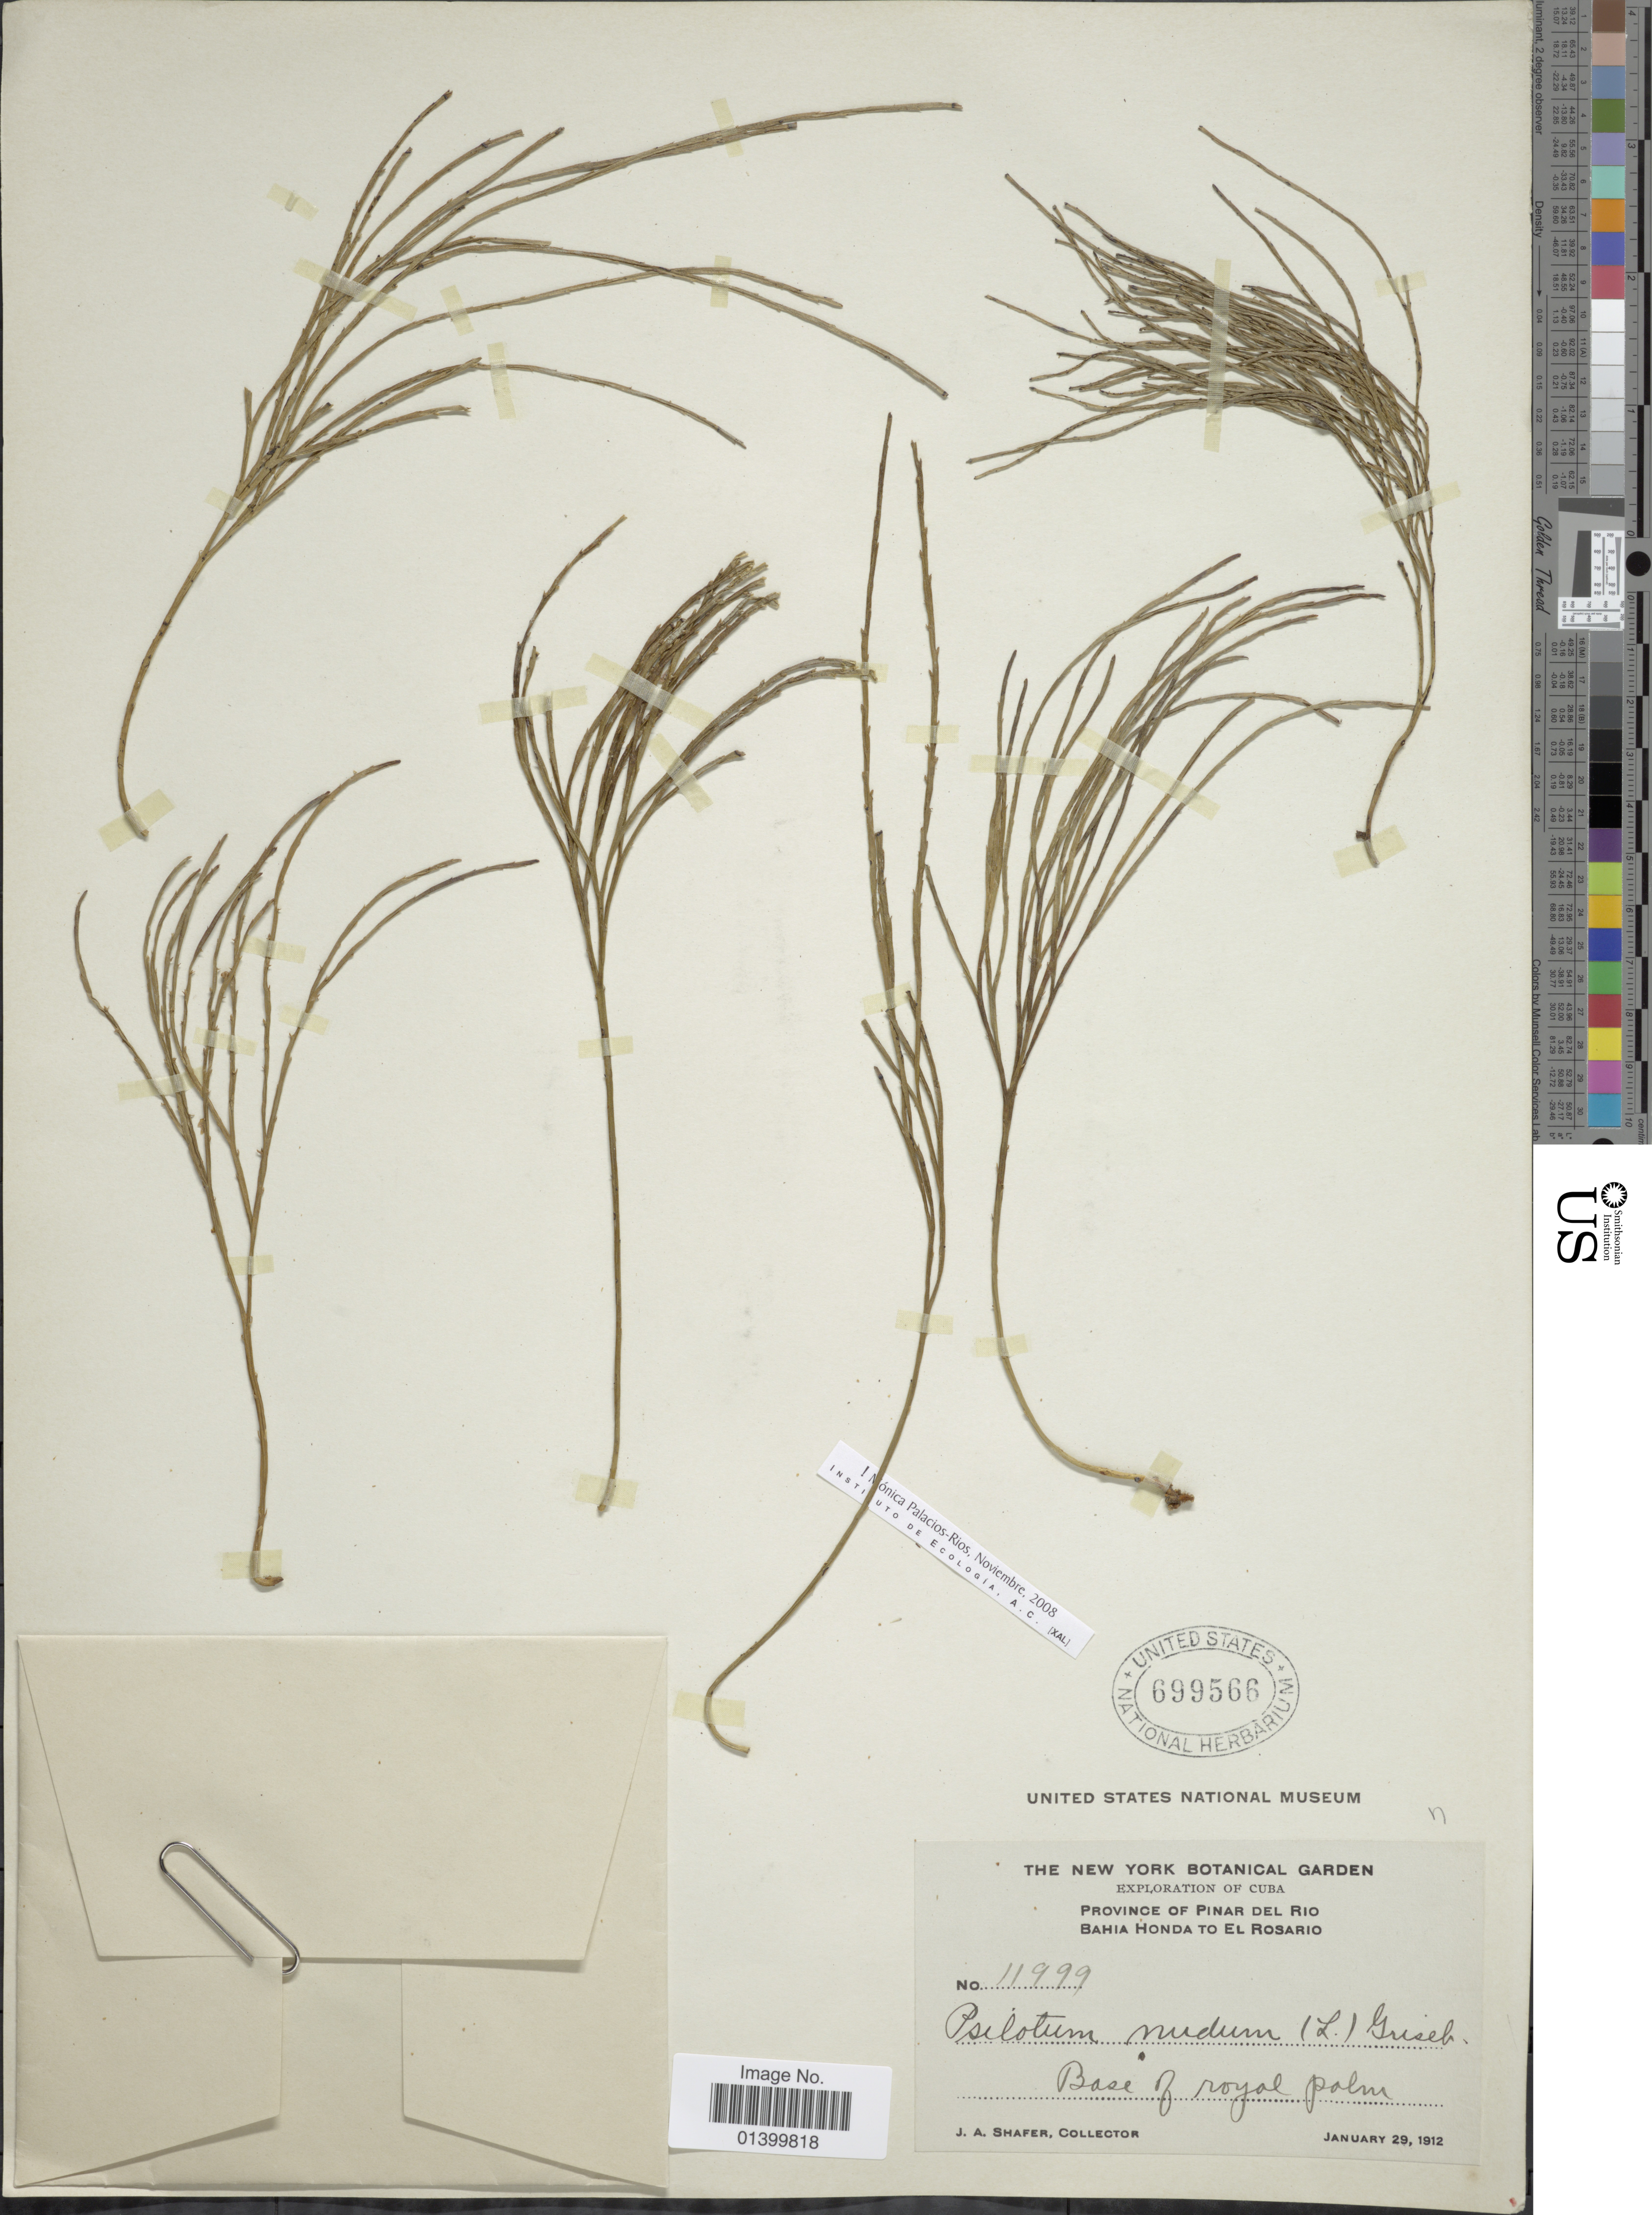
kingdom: Plantae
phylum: Tracheophyta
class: Polypodiopsida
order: Psilotales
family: Psilotaceae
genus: Psilotum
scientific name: Psilotum nudum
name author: (L.) P. Beauv.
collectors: J. A. Shafer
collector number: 11999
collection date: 1912-01-29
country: Cuba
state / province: Pinar del Río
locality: Province of Pinar del Rio. Bahia Honda to El Rosario. Base of royal palm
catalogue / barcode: US 699566